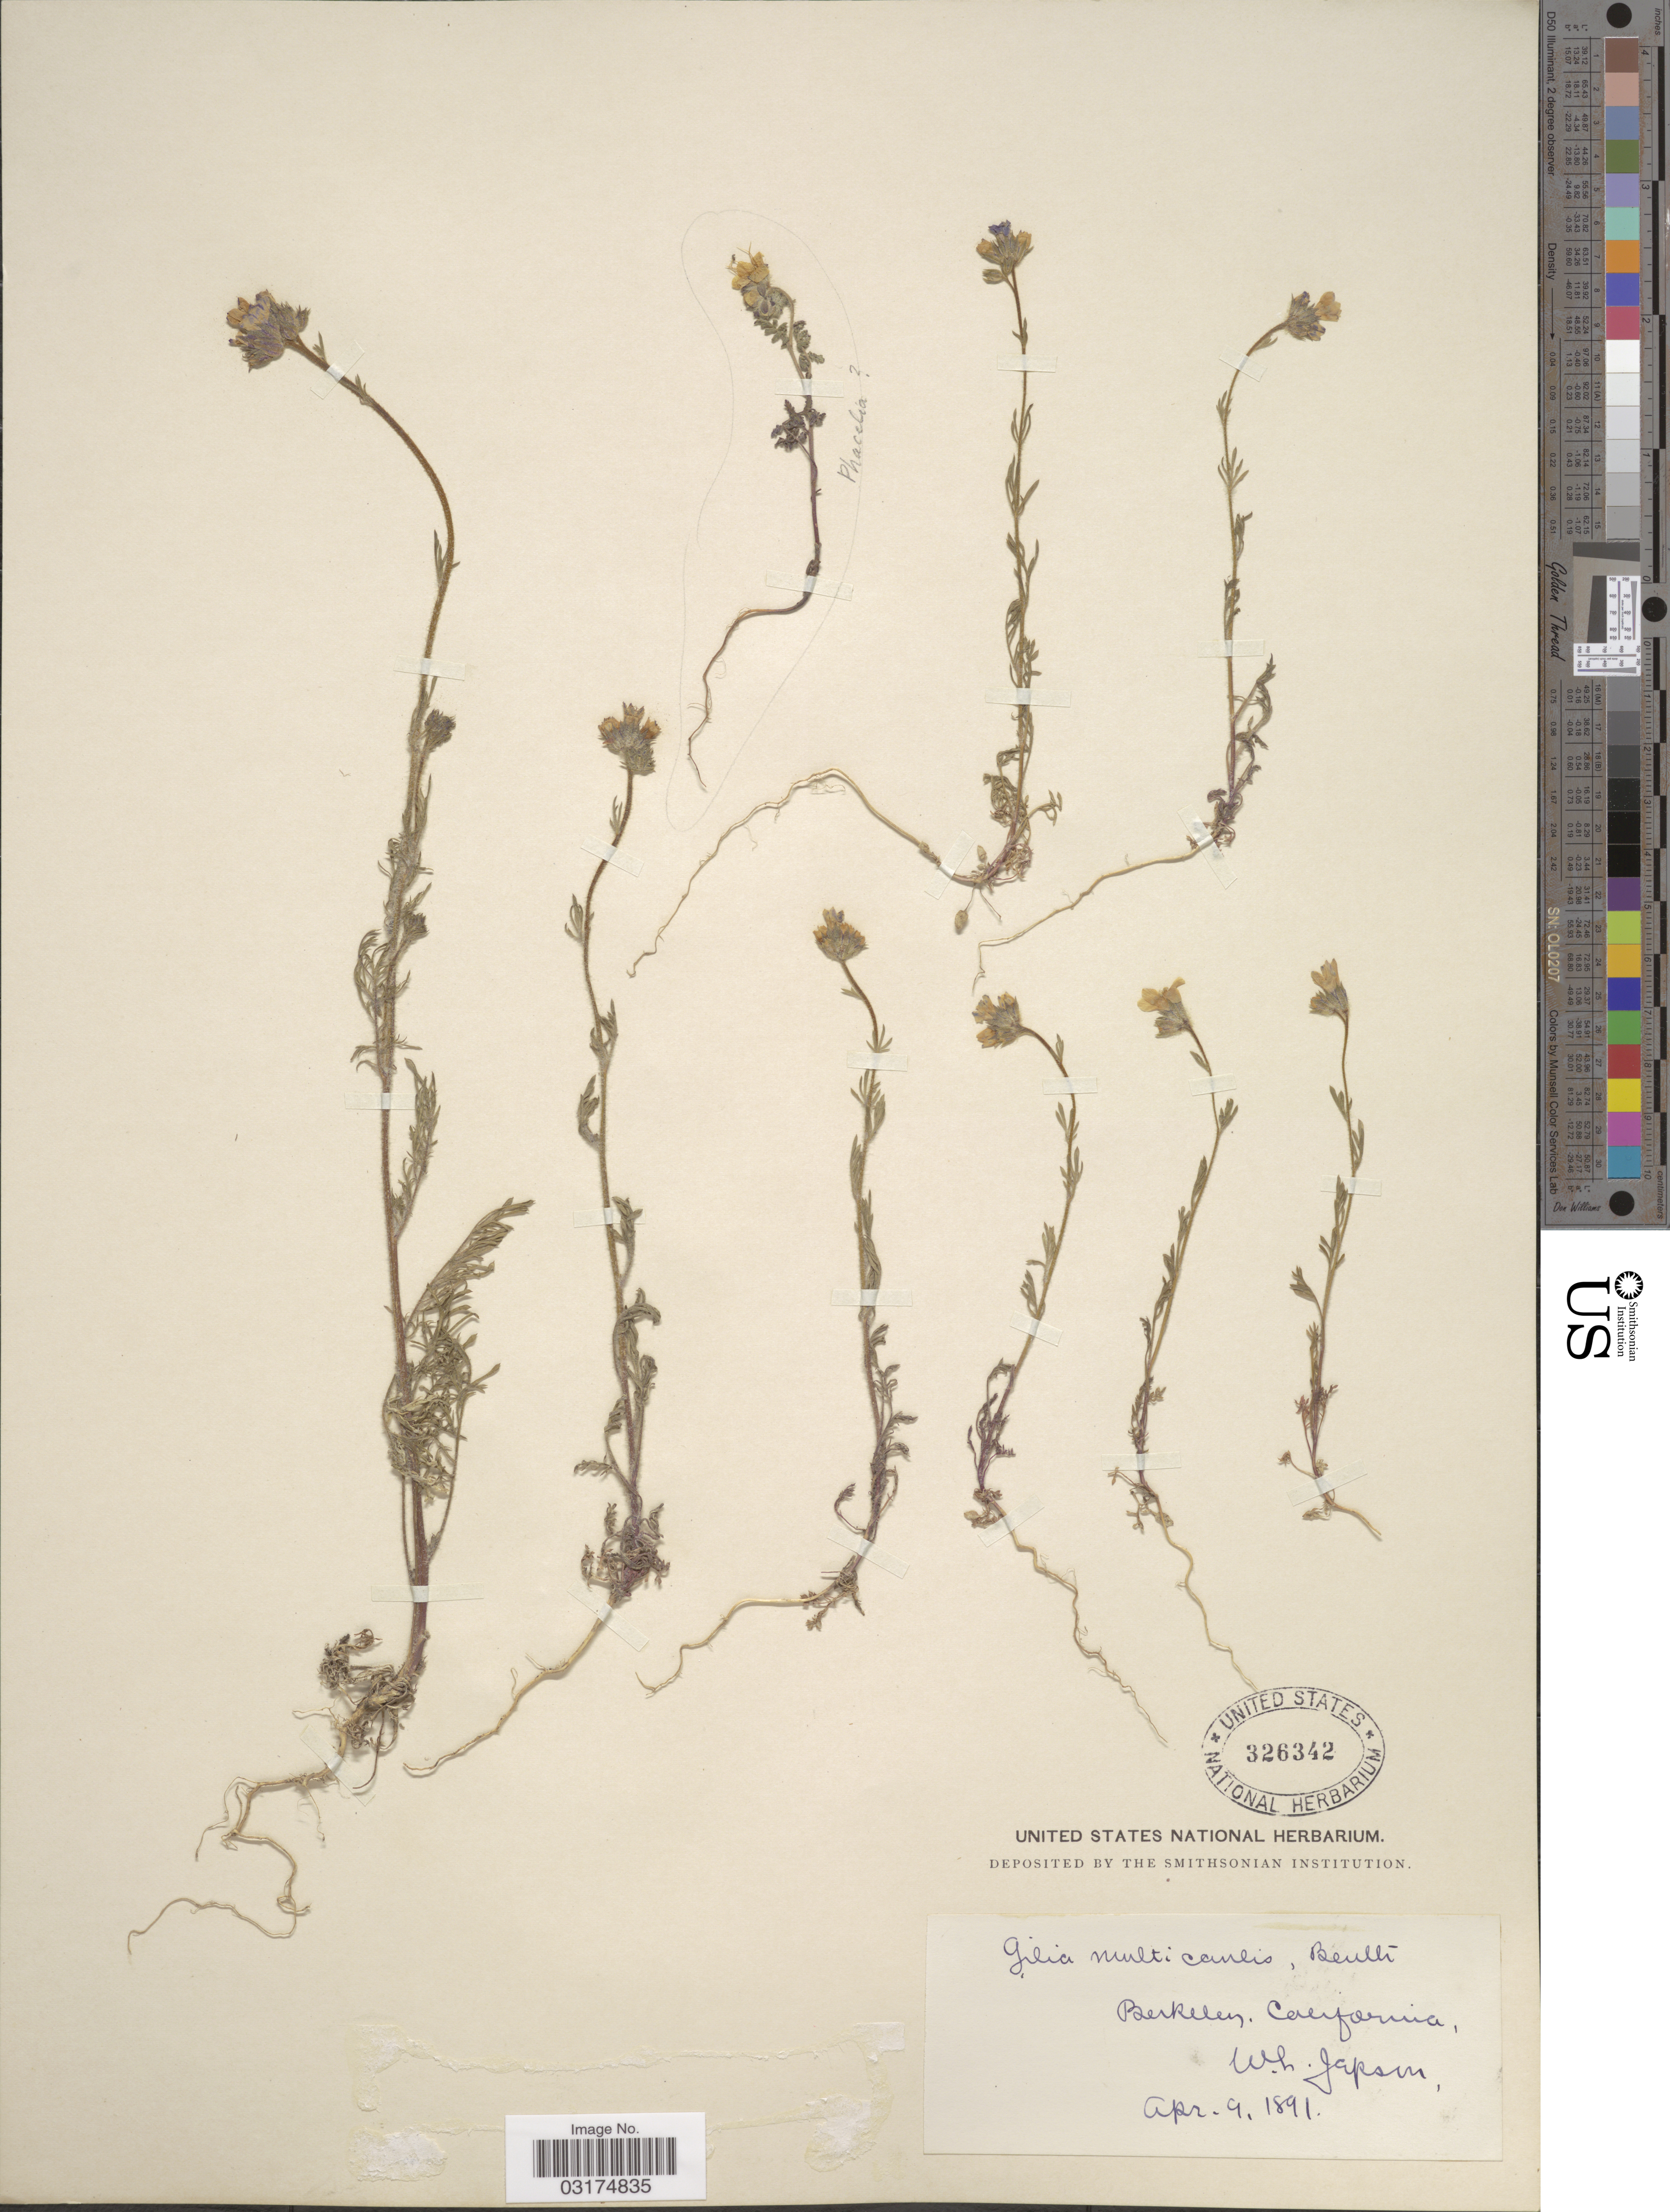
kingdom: Plantae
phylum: Tracheophyta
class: Magnoliopsida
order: Ericales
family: Polemoniaceae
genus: Gilia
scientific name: Gilia achilleifolia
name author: Benth.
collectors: W. L. Jepson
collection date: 1891-04-09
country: United States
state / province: California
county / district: Alameda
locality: Berkeley.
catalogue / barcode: US 326342